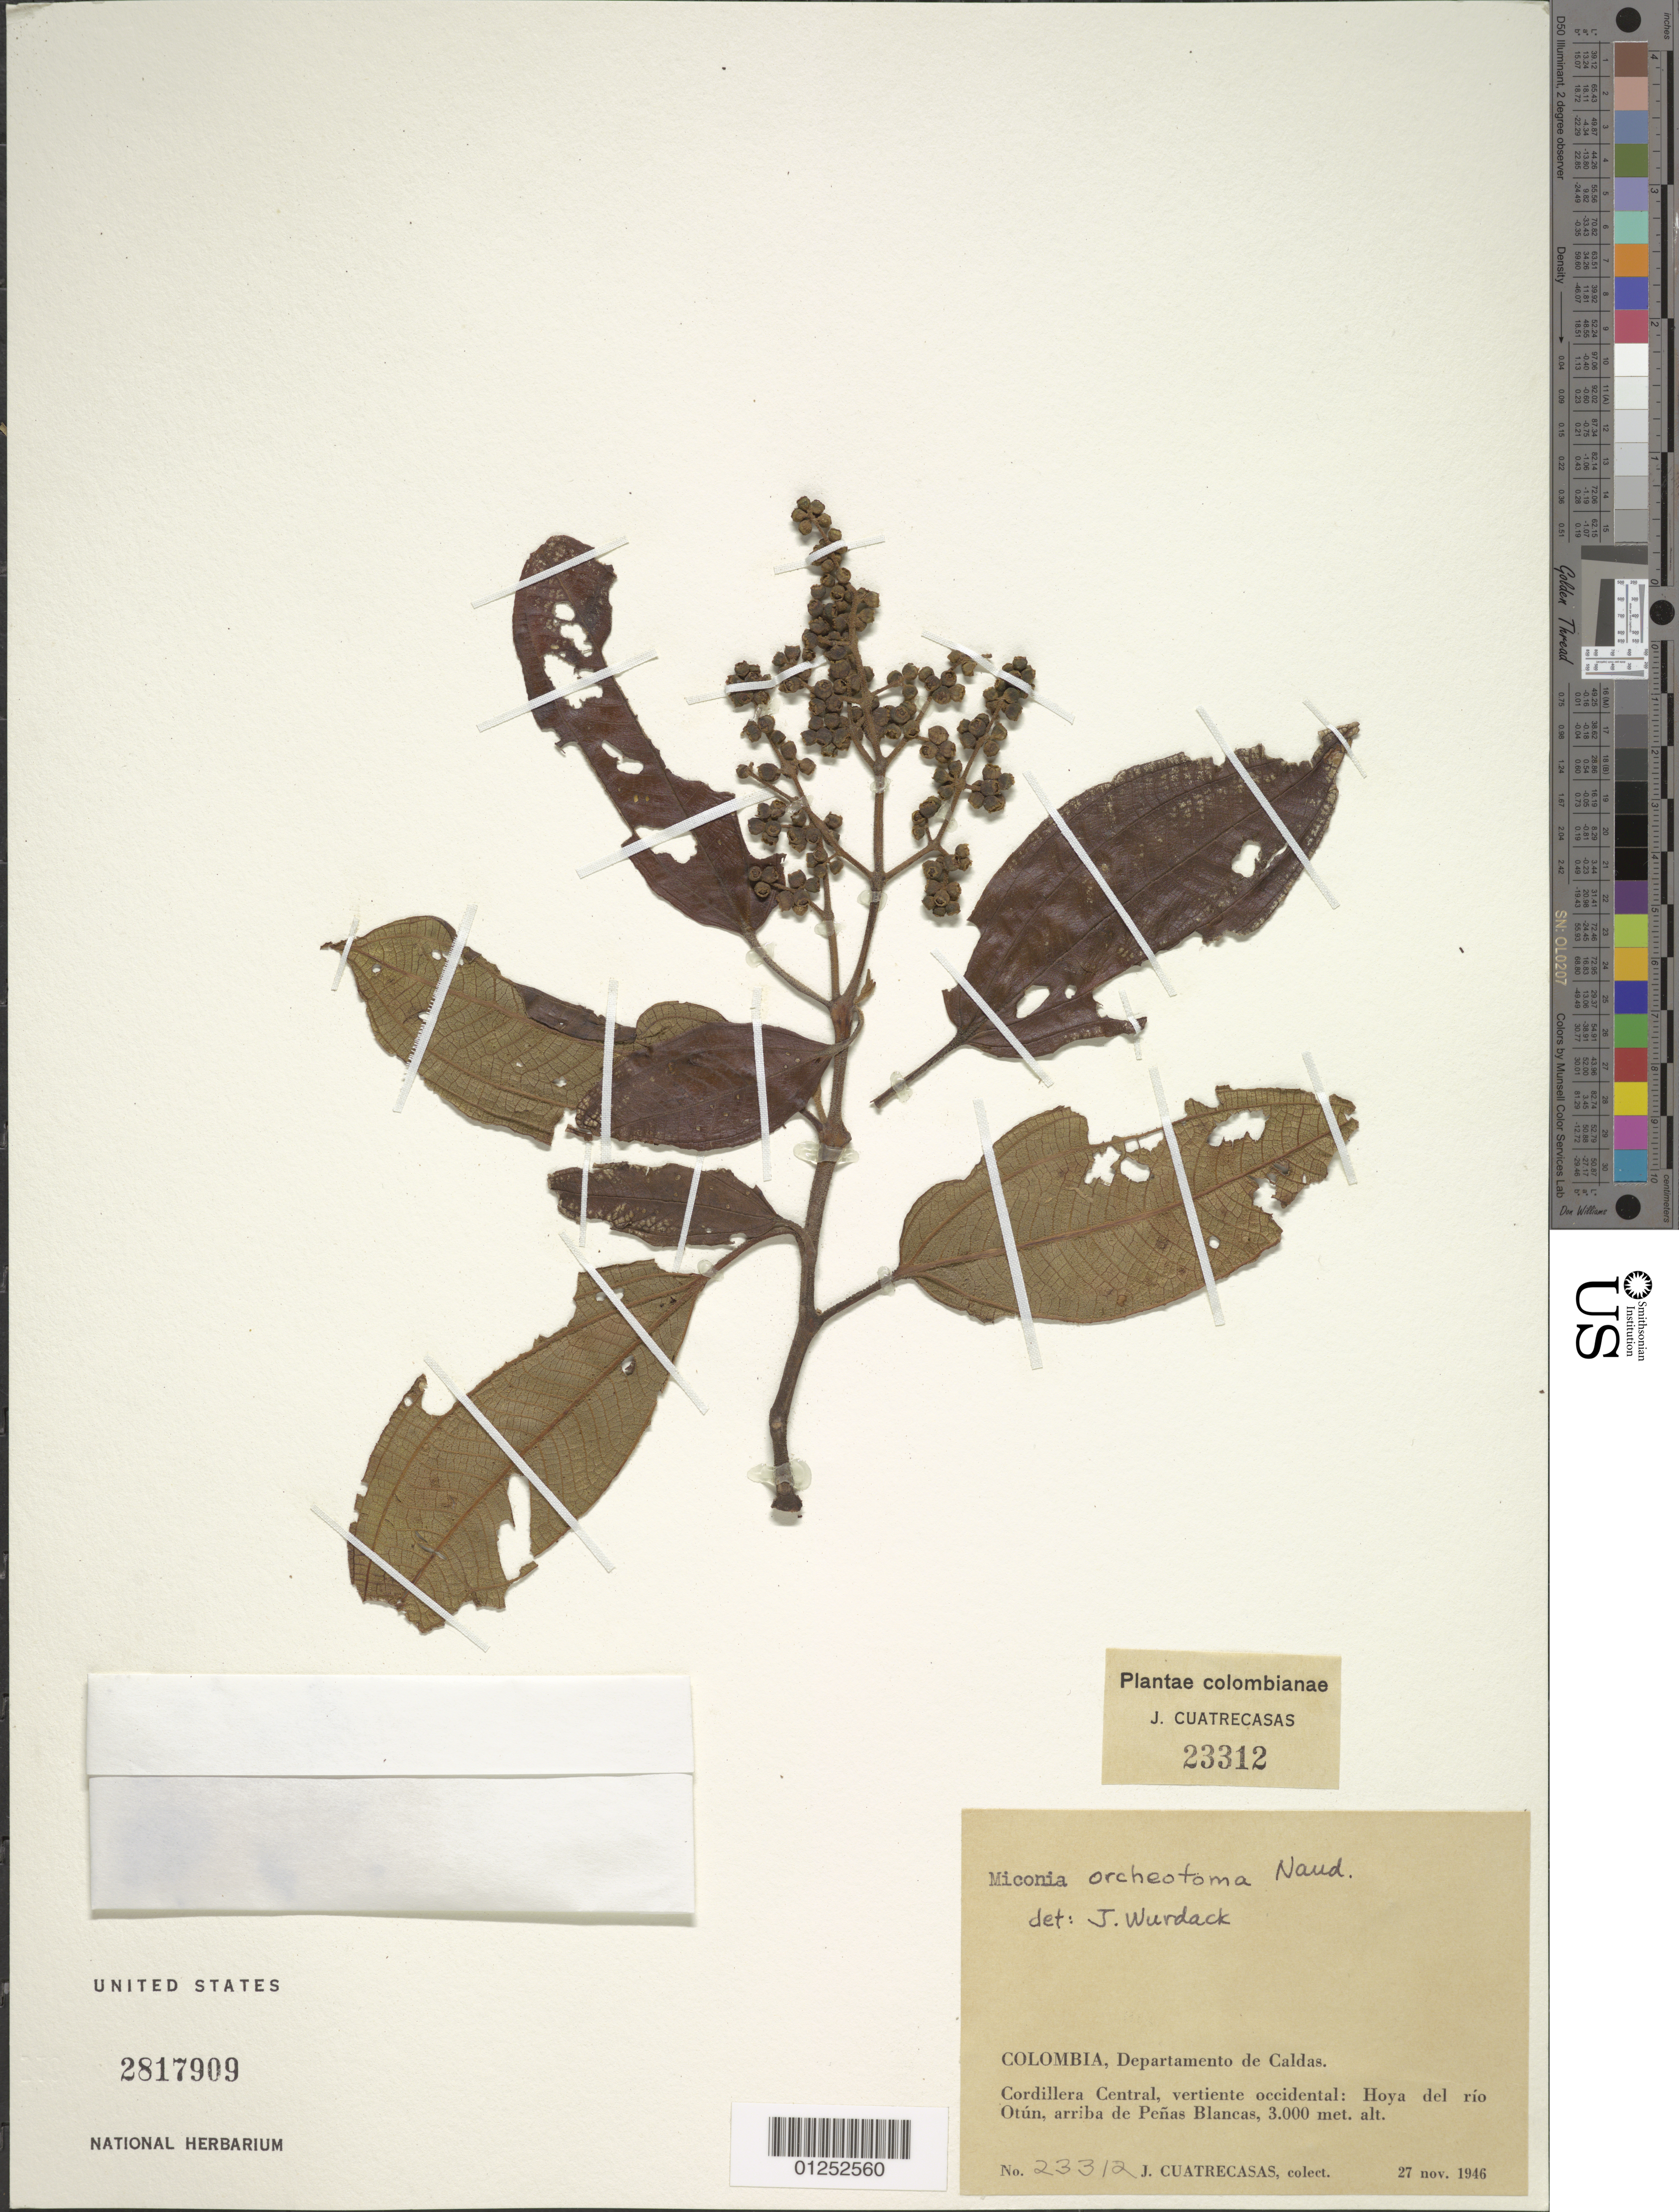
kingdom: Plantae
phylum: Tracheophyta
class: Magnoliopsida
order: Myrtales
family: Melastomataceae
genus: Miconia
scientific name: Miconia orcheotoma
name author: Naudin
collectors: J. Cuatrecasas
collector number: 23312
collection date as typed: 27 Nov 1946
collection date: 1946-11-27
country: Colombia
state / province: Caldas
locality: Cordillera Central, vertiente occidental: Hoya del rio Otún, arriba de Peñas Blancas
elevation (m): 3000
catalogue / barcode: US 2817909